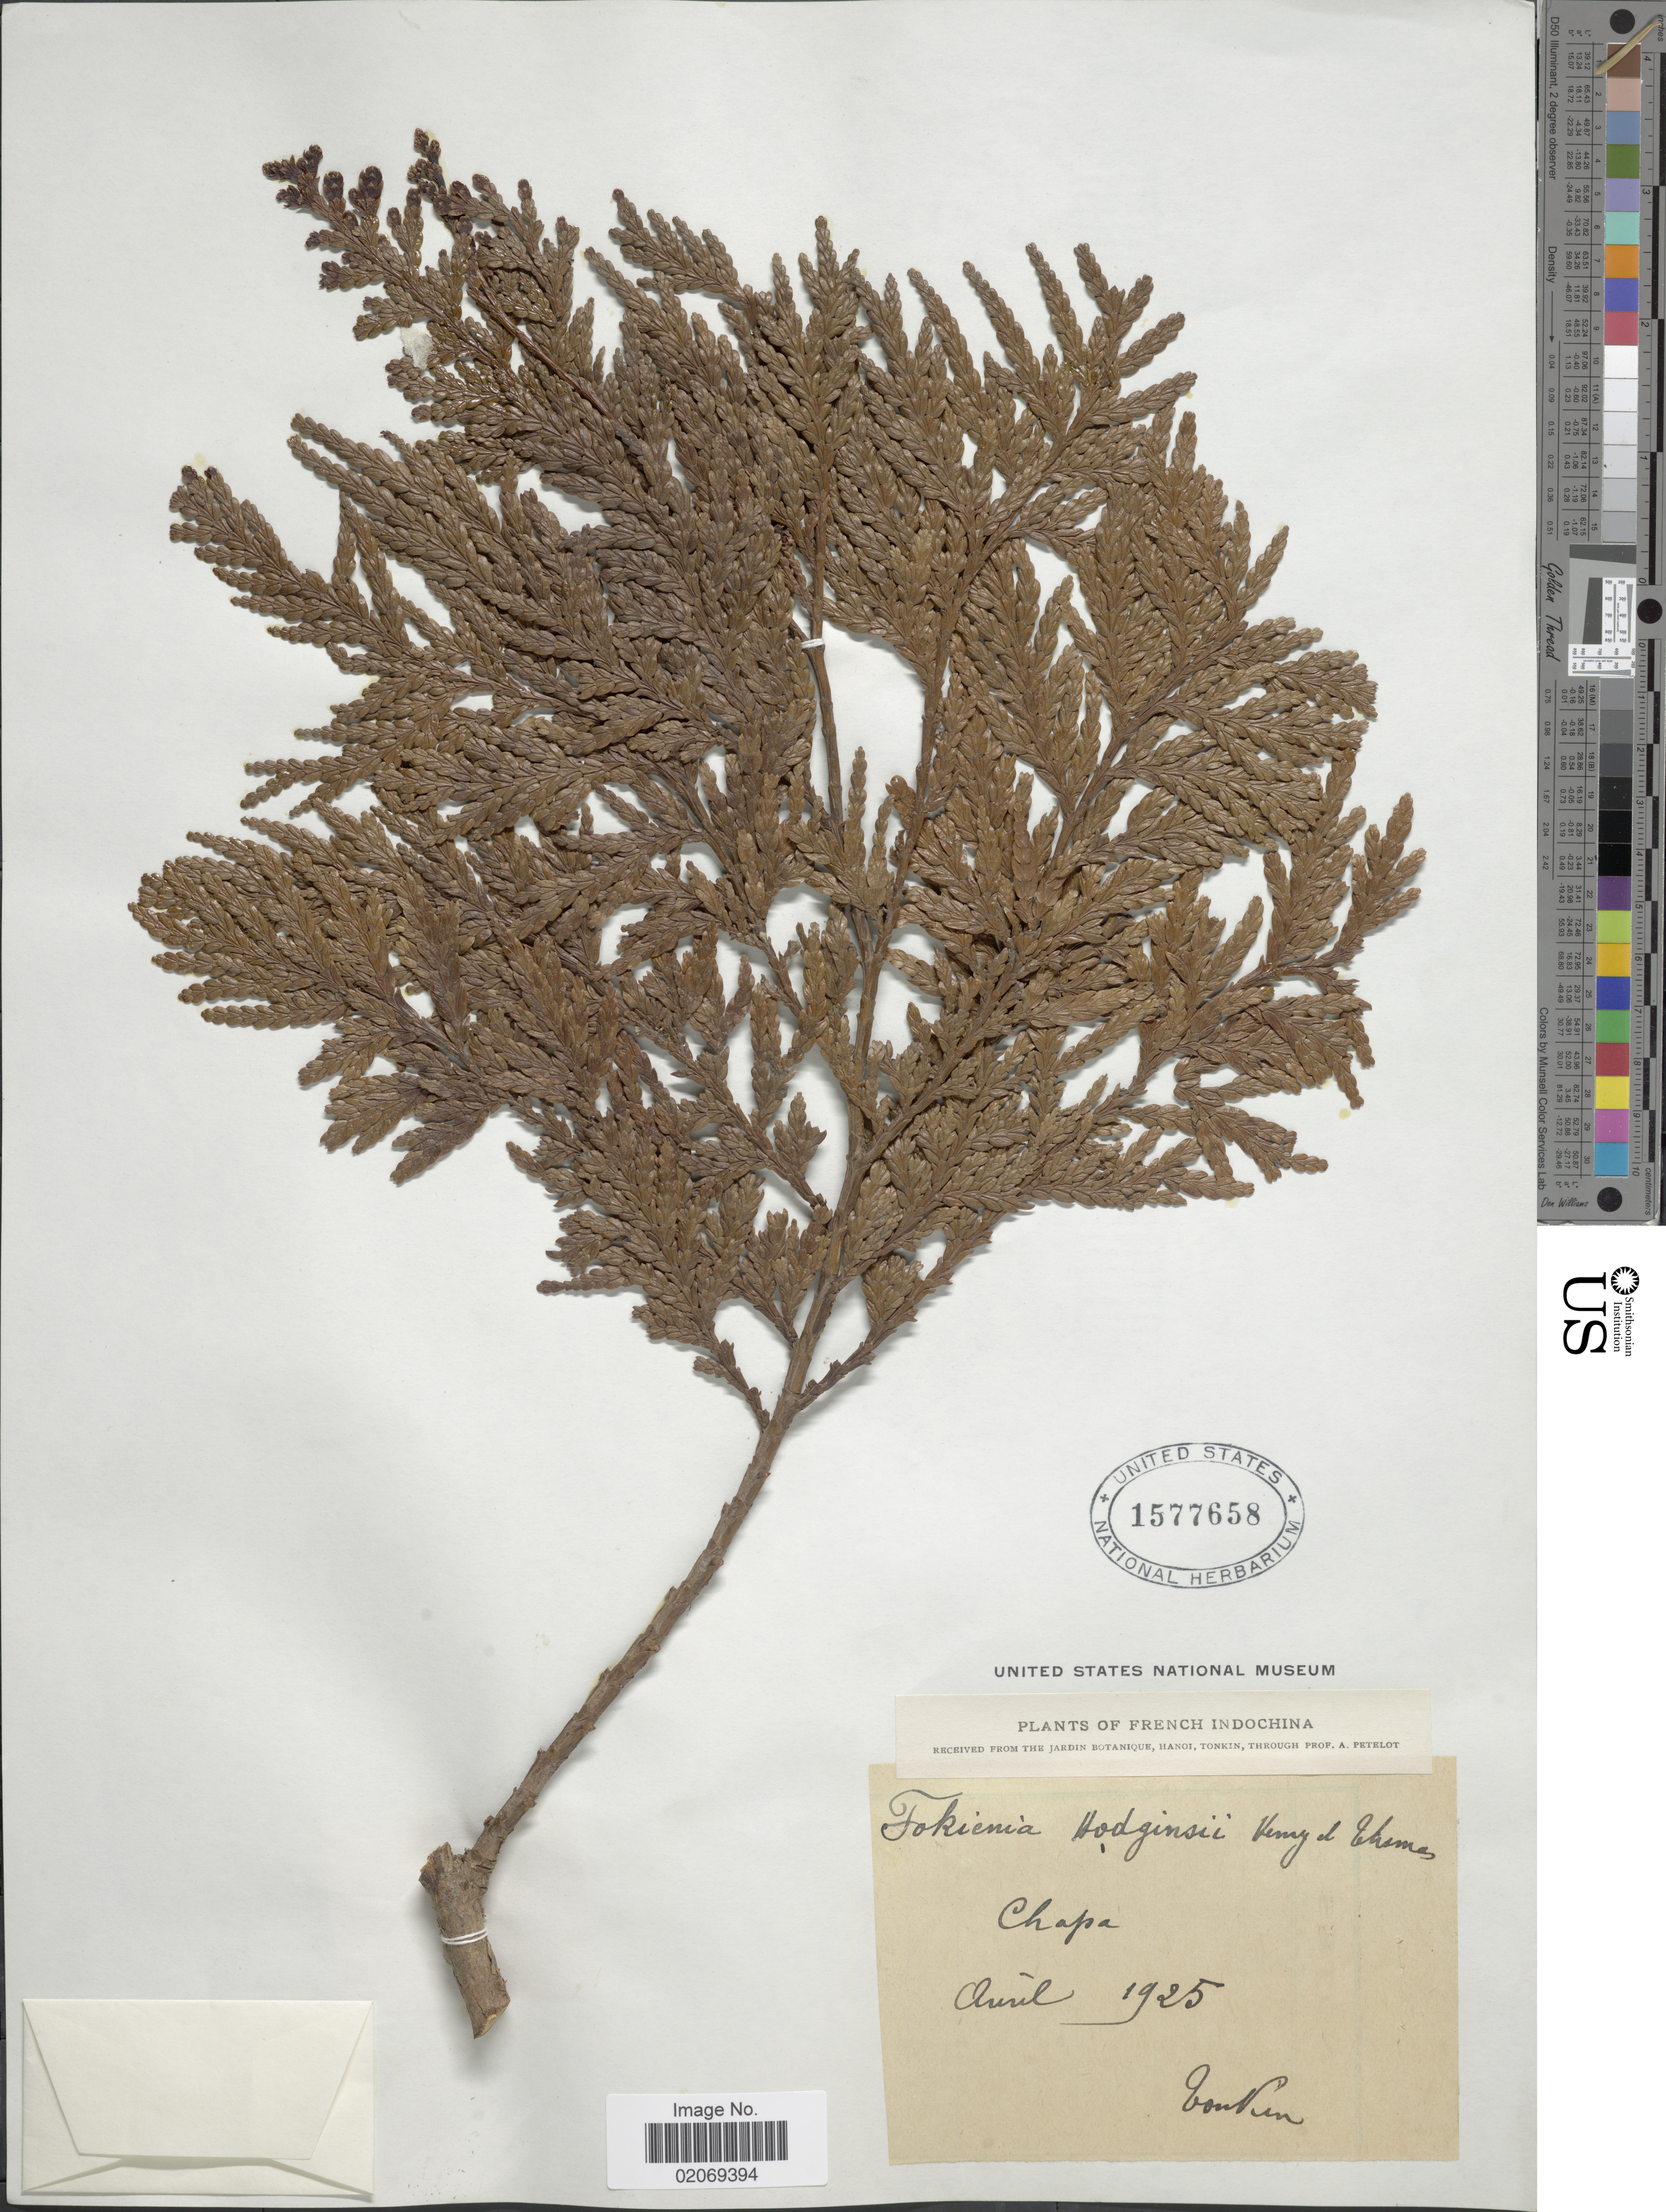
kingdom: Plantae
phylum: Tracheophyta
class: Pinopsida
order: Pinales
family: Cupressaceae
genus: Fokienia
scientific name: Fokienia hodginsii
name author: A. Henry & Thomas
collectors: A. Petelot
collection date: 1925-04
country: Vietnam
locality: French Indochine, Chapa, Tonkin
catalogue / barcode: US 1577658